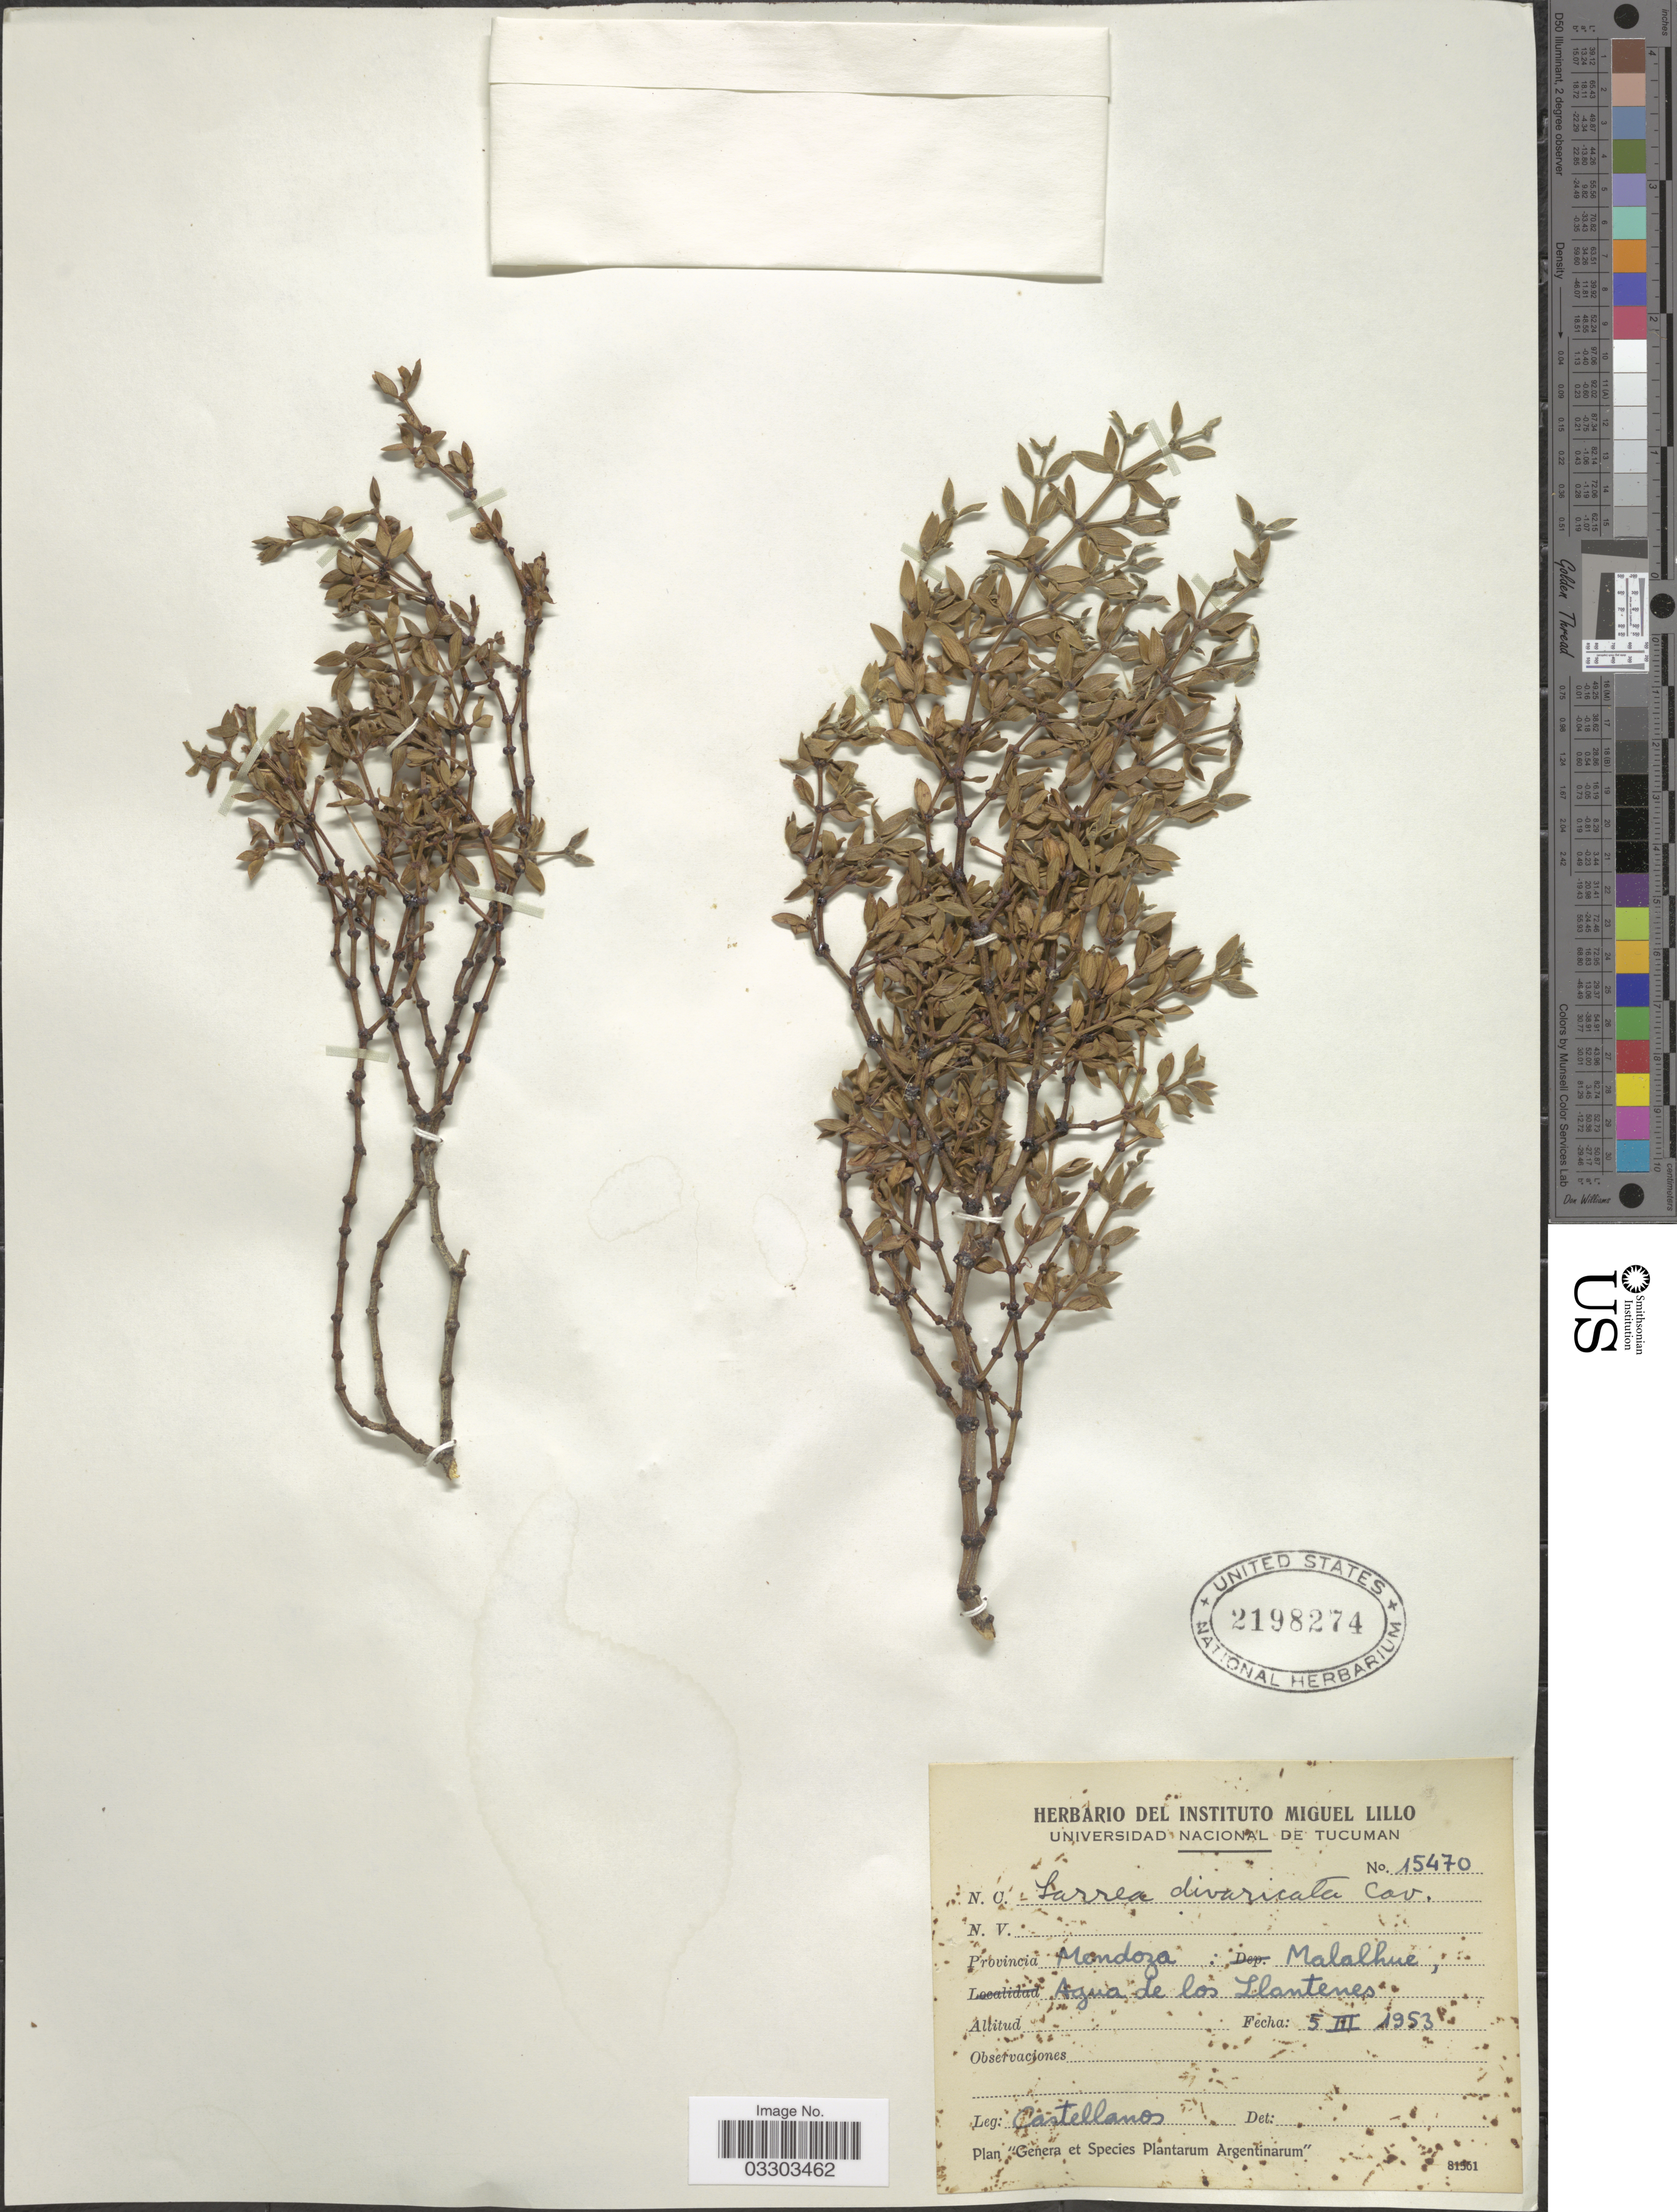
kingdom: Plantae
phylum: Tracheophyta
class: Magnoliopsida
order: Zygophyllales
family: Zygophyllaceae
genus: Larrea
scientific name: Larrea divaricata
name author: Cav.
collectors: -- Castellanos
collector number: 15470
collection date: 1953-03-05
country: Argentina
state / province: Mendoza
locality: Malalhue. Agua de los Llantenes.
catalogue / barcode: US 2198274